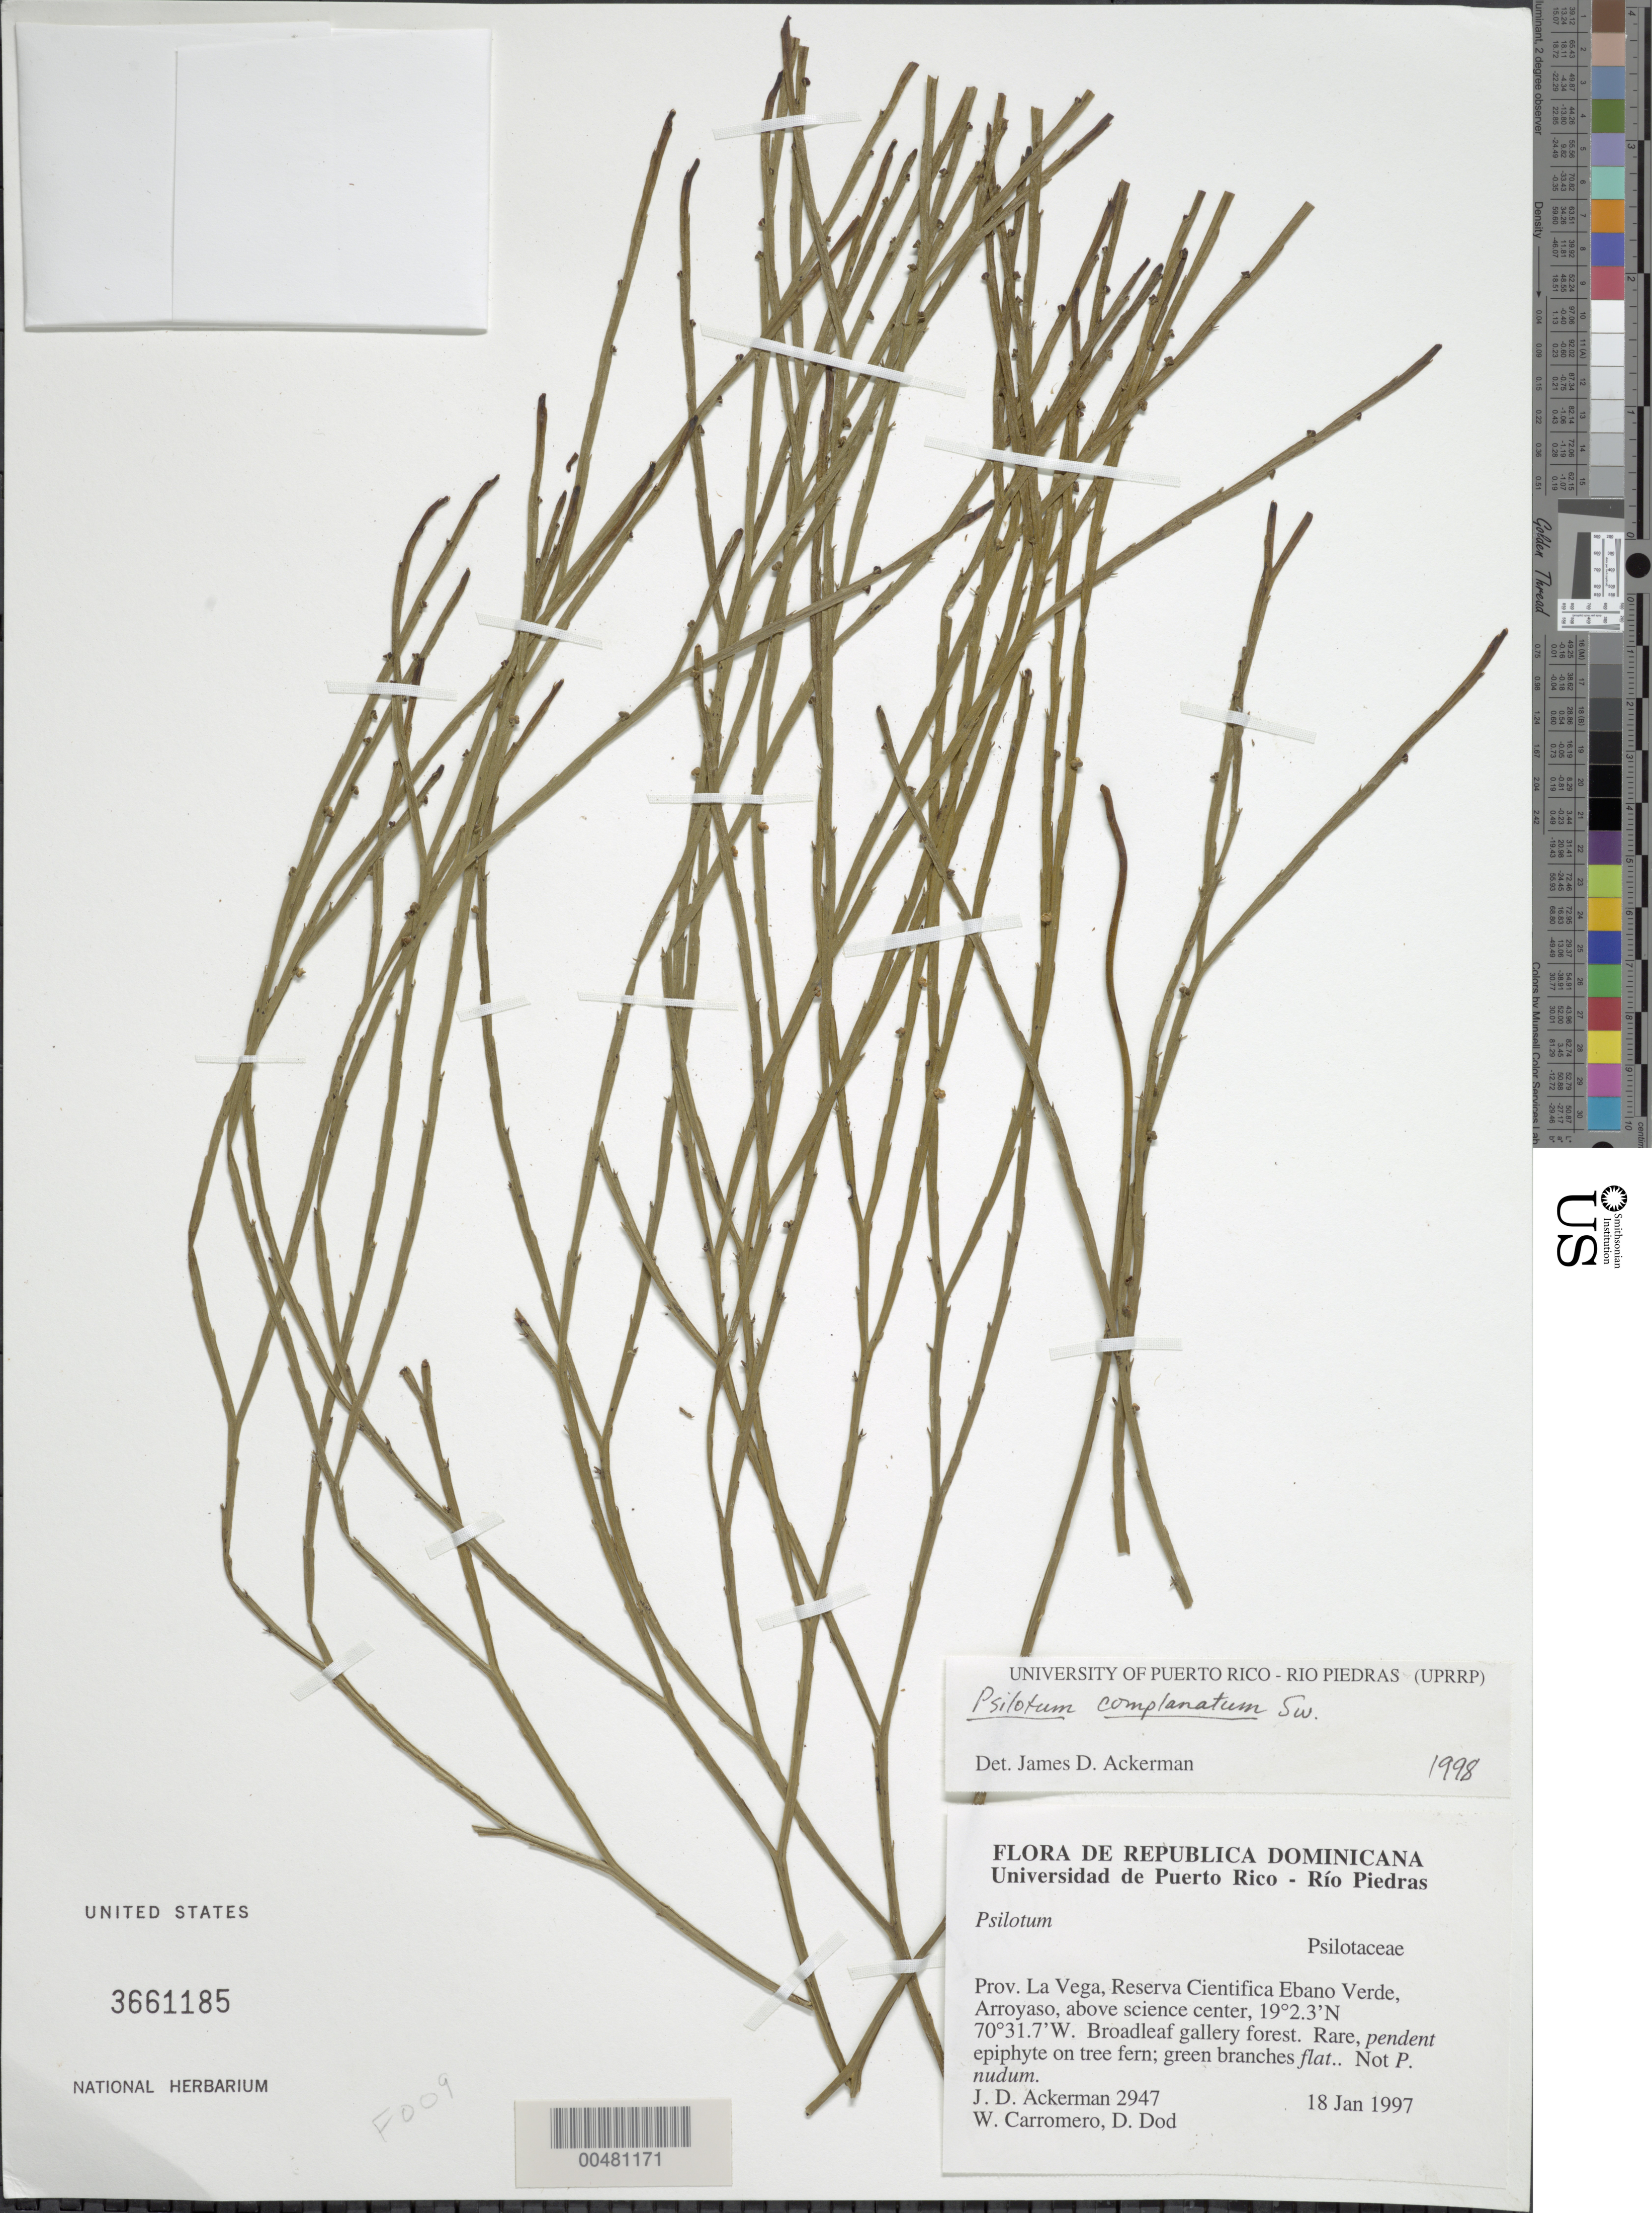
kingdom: Plantae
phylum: Tracheophyta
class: Polypodiopsida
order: Psilotales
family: Psilotaceae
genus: Psilotum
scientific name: Psilotum complanatum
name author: Sw.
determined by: Ackerman, J. D., (UPRRP), University of Puerto Rico (UNITED STATES)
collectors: J. D. Ackerman, W. Carromero & D. D. Dod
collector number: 2947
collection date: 1997-01-18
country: Dominican Republic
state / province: La Vega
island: Hispaniola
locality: Reserva Cientifica Ebano Verde, Arroyaso, above science center.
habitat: Broadleaf gallery forest. Rare.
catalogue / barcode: US 3661185